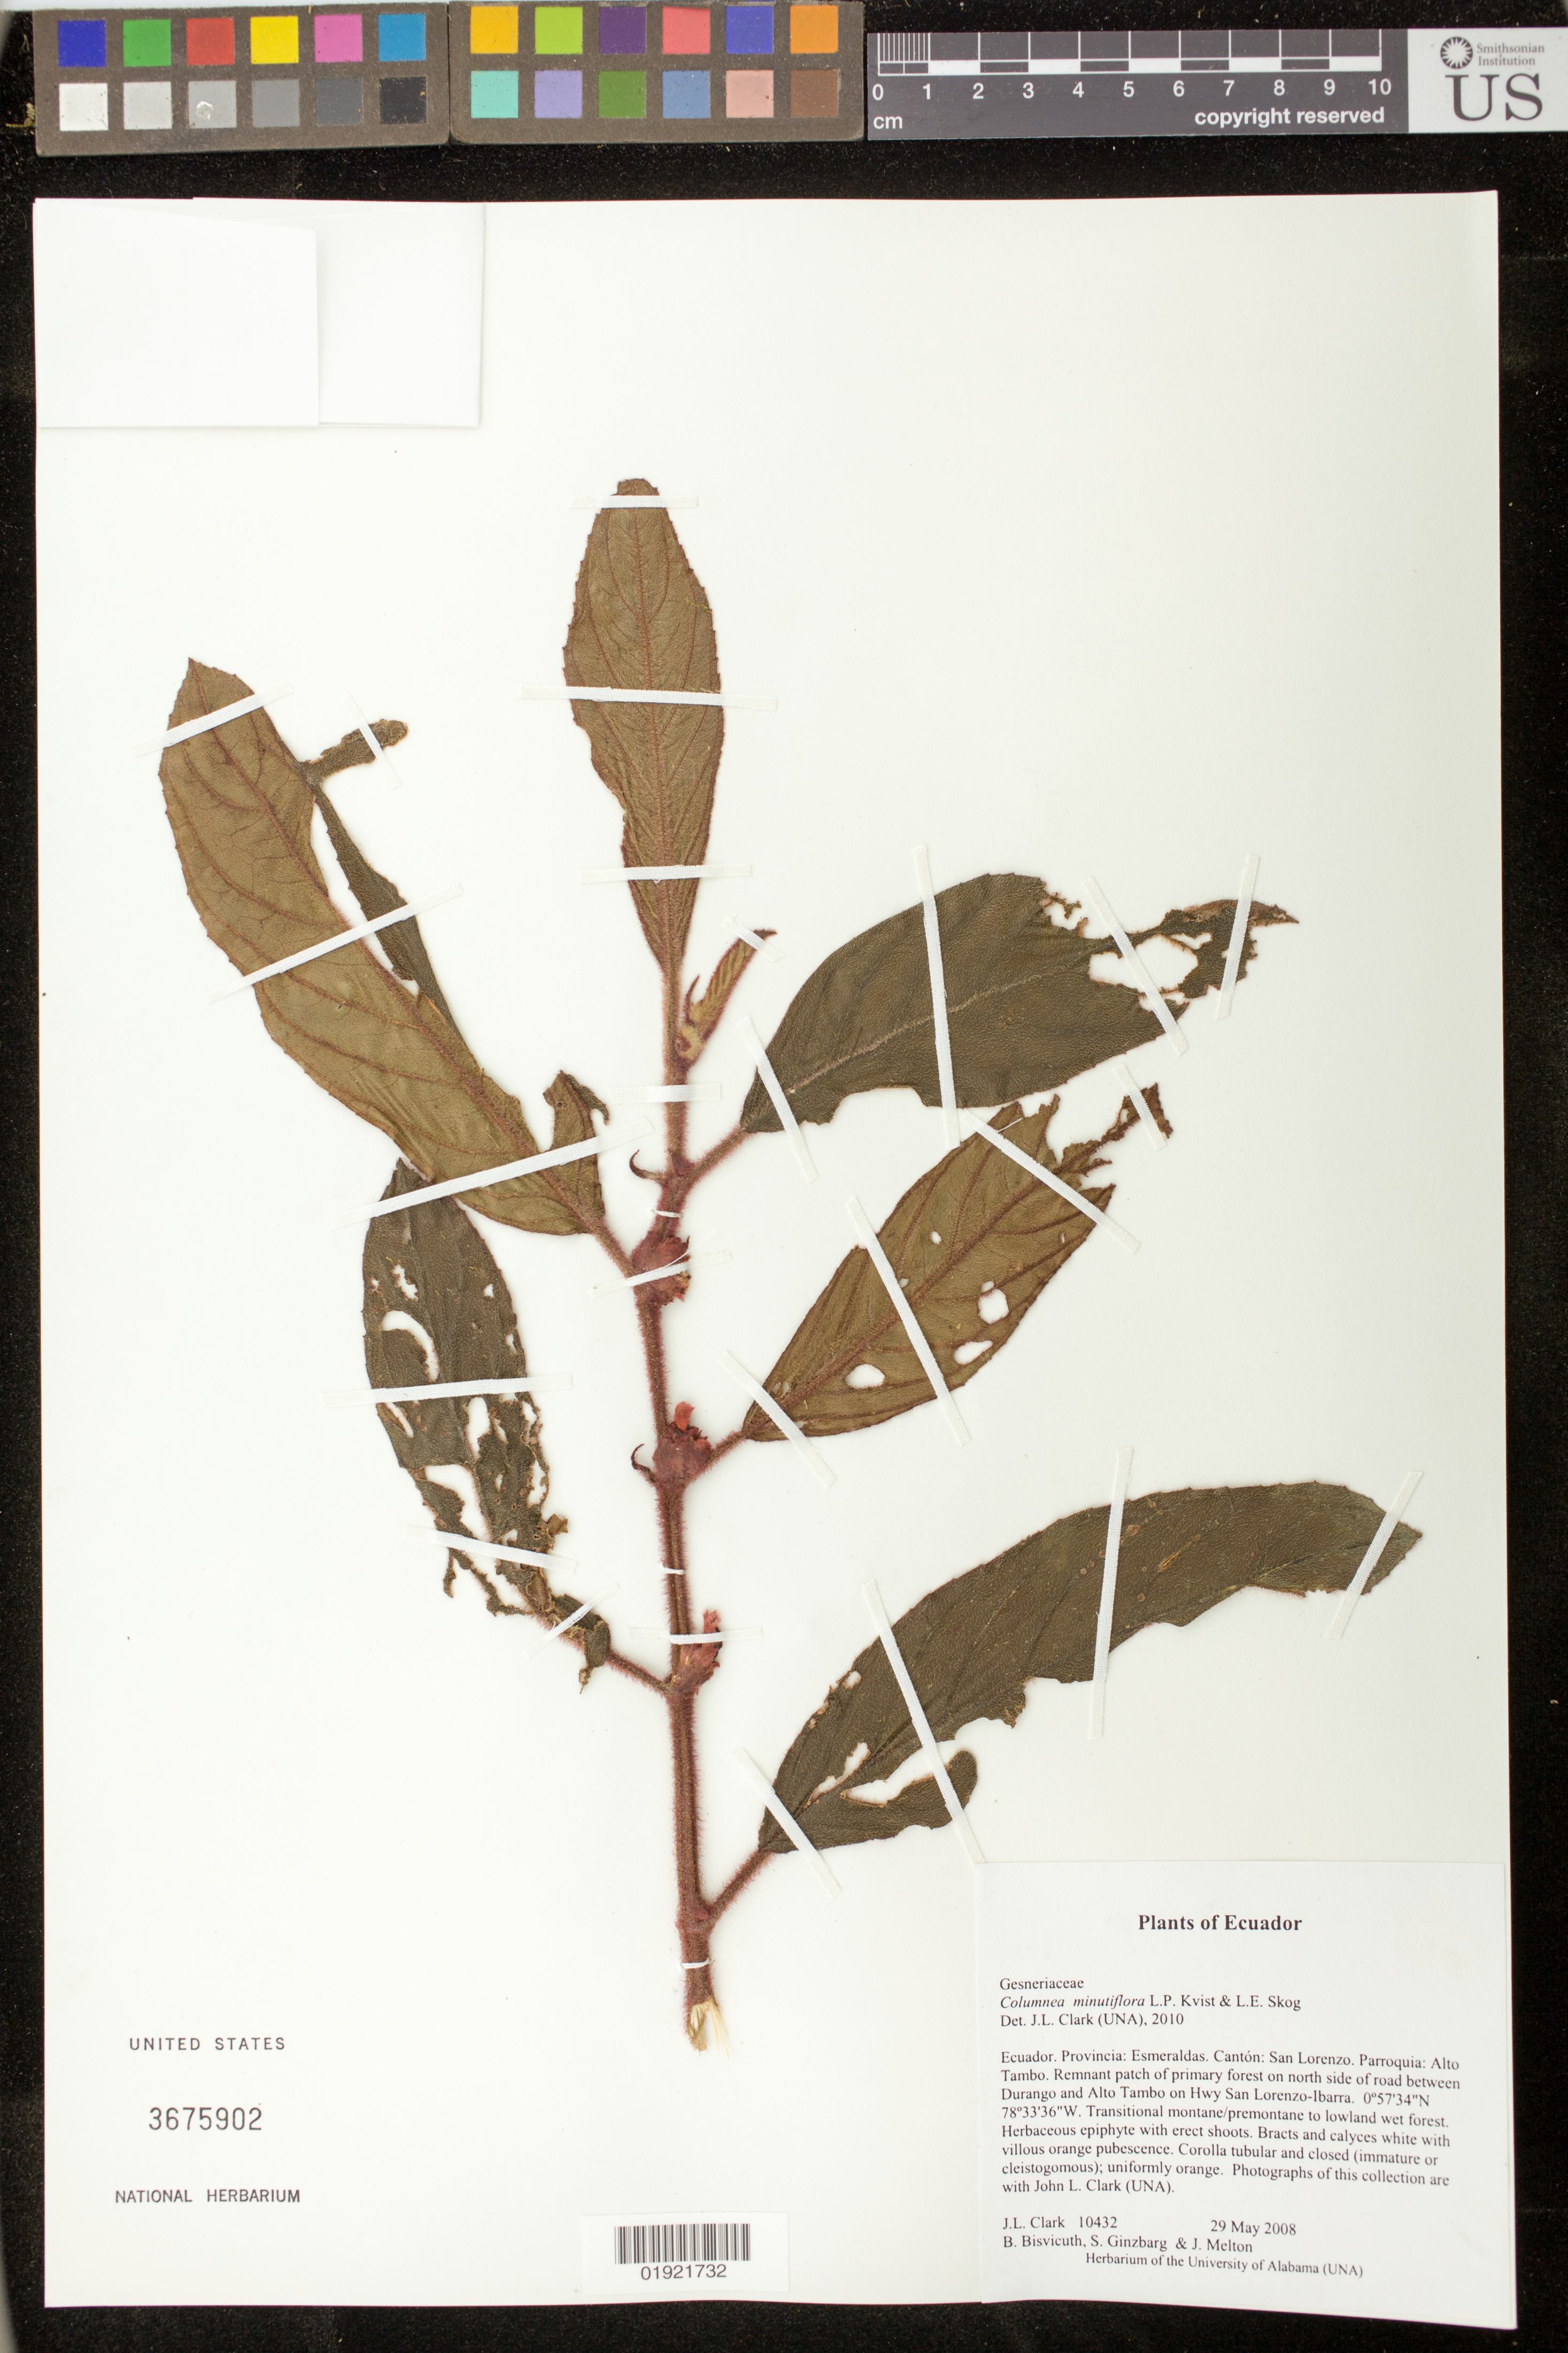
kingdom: Plantae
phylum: Tracheophyta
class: Magnoliopsida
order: Lamiales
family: Gesneriaceae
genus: Columnea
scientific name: Columnea flavohirsuta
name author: J.L. Clark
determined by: Clark, J. L.; Skog, Laurence E.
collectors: J. L. Clark, B. Bisvicuth, S. Ginzbarg & J. Melton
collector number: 10432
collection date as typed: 29 May 2008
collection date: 2008-05-29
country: Ecuador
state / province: Esmeraldas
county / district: San Lorenzo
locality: Parroquia: Alto Tambo. Remnant patch of primary forest on north side of road between Durango and Alto Tambo on Hwy San Lorenzo-Ibarra.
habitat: Transitional montane/premontane to lowland wet forest.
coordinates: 0 57 34 N, 78 33 36 W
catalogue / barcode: US 3675902